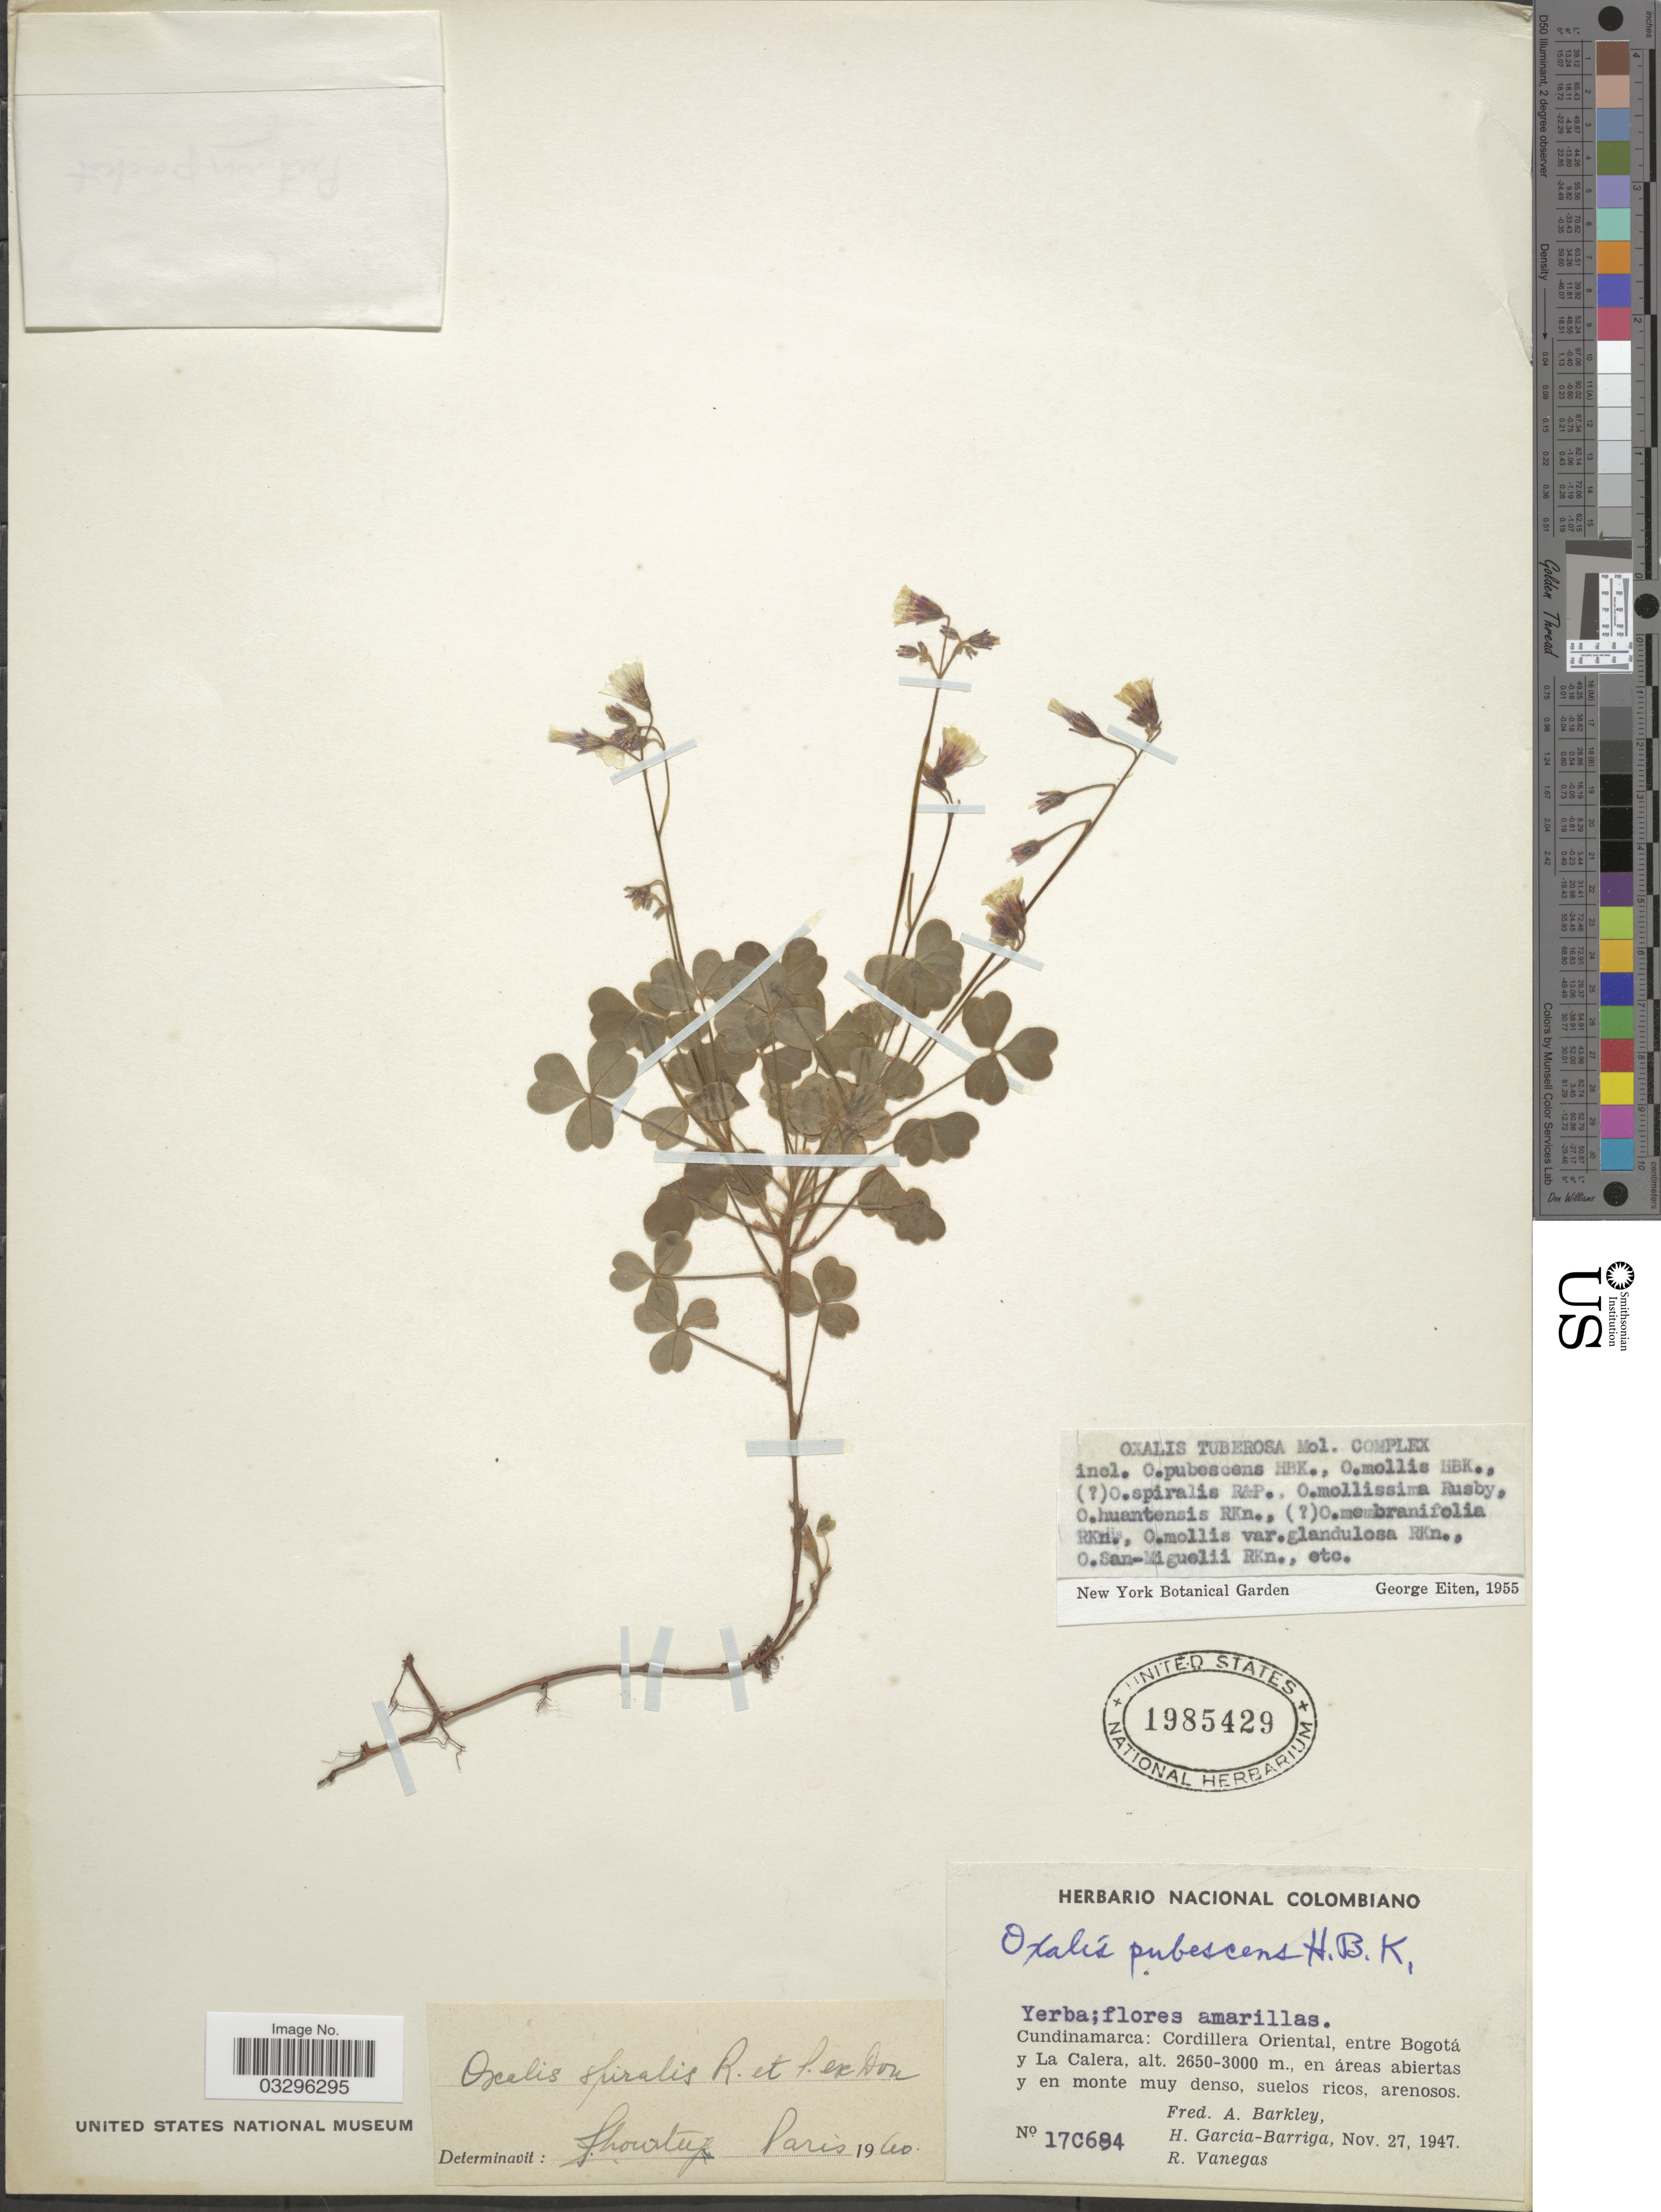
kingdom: Plantae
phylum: Tracheophyta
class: Magnoliopsida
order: Oxalidales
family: Oxalidaceae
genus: Oxalis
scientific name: Oxalis spiralis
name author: Ruiz & Pav. ex G. Don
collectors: F. A. Barkley, H. García Barriga & R. Vanegas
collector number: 17C684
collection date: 1947-11-27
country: Colombia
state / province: Cundinamarca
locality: Cordillera Oriental, entre Bogotá y La Calera.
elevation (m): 2650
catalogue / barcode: US 1985429